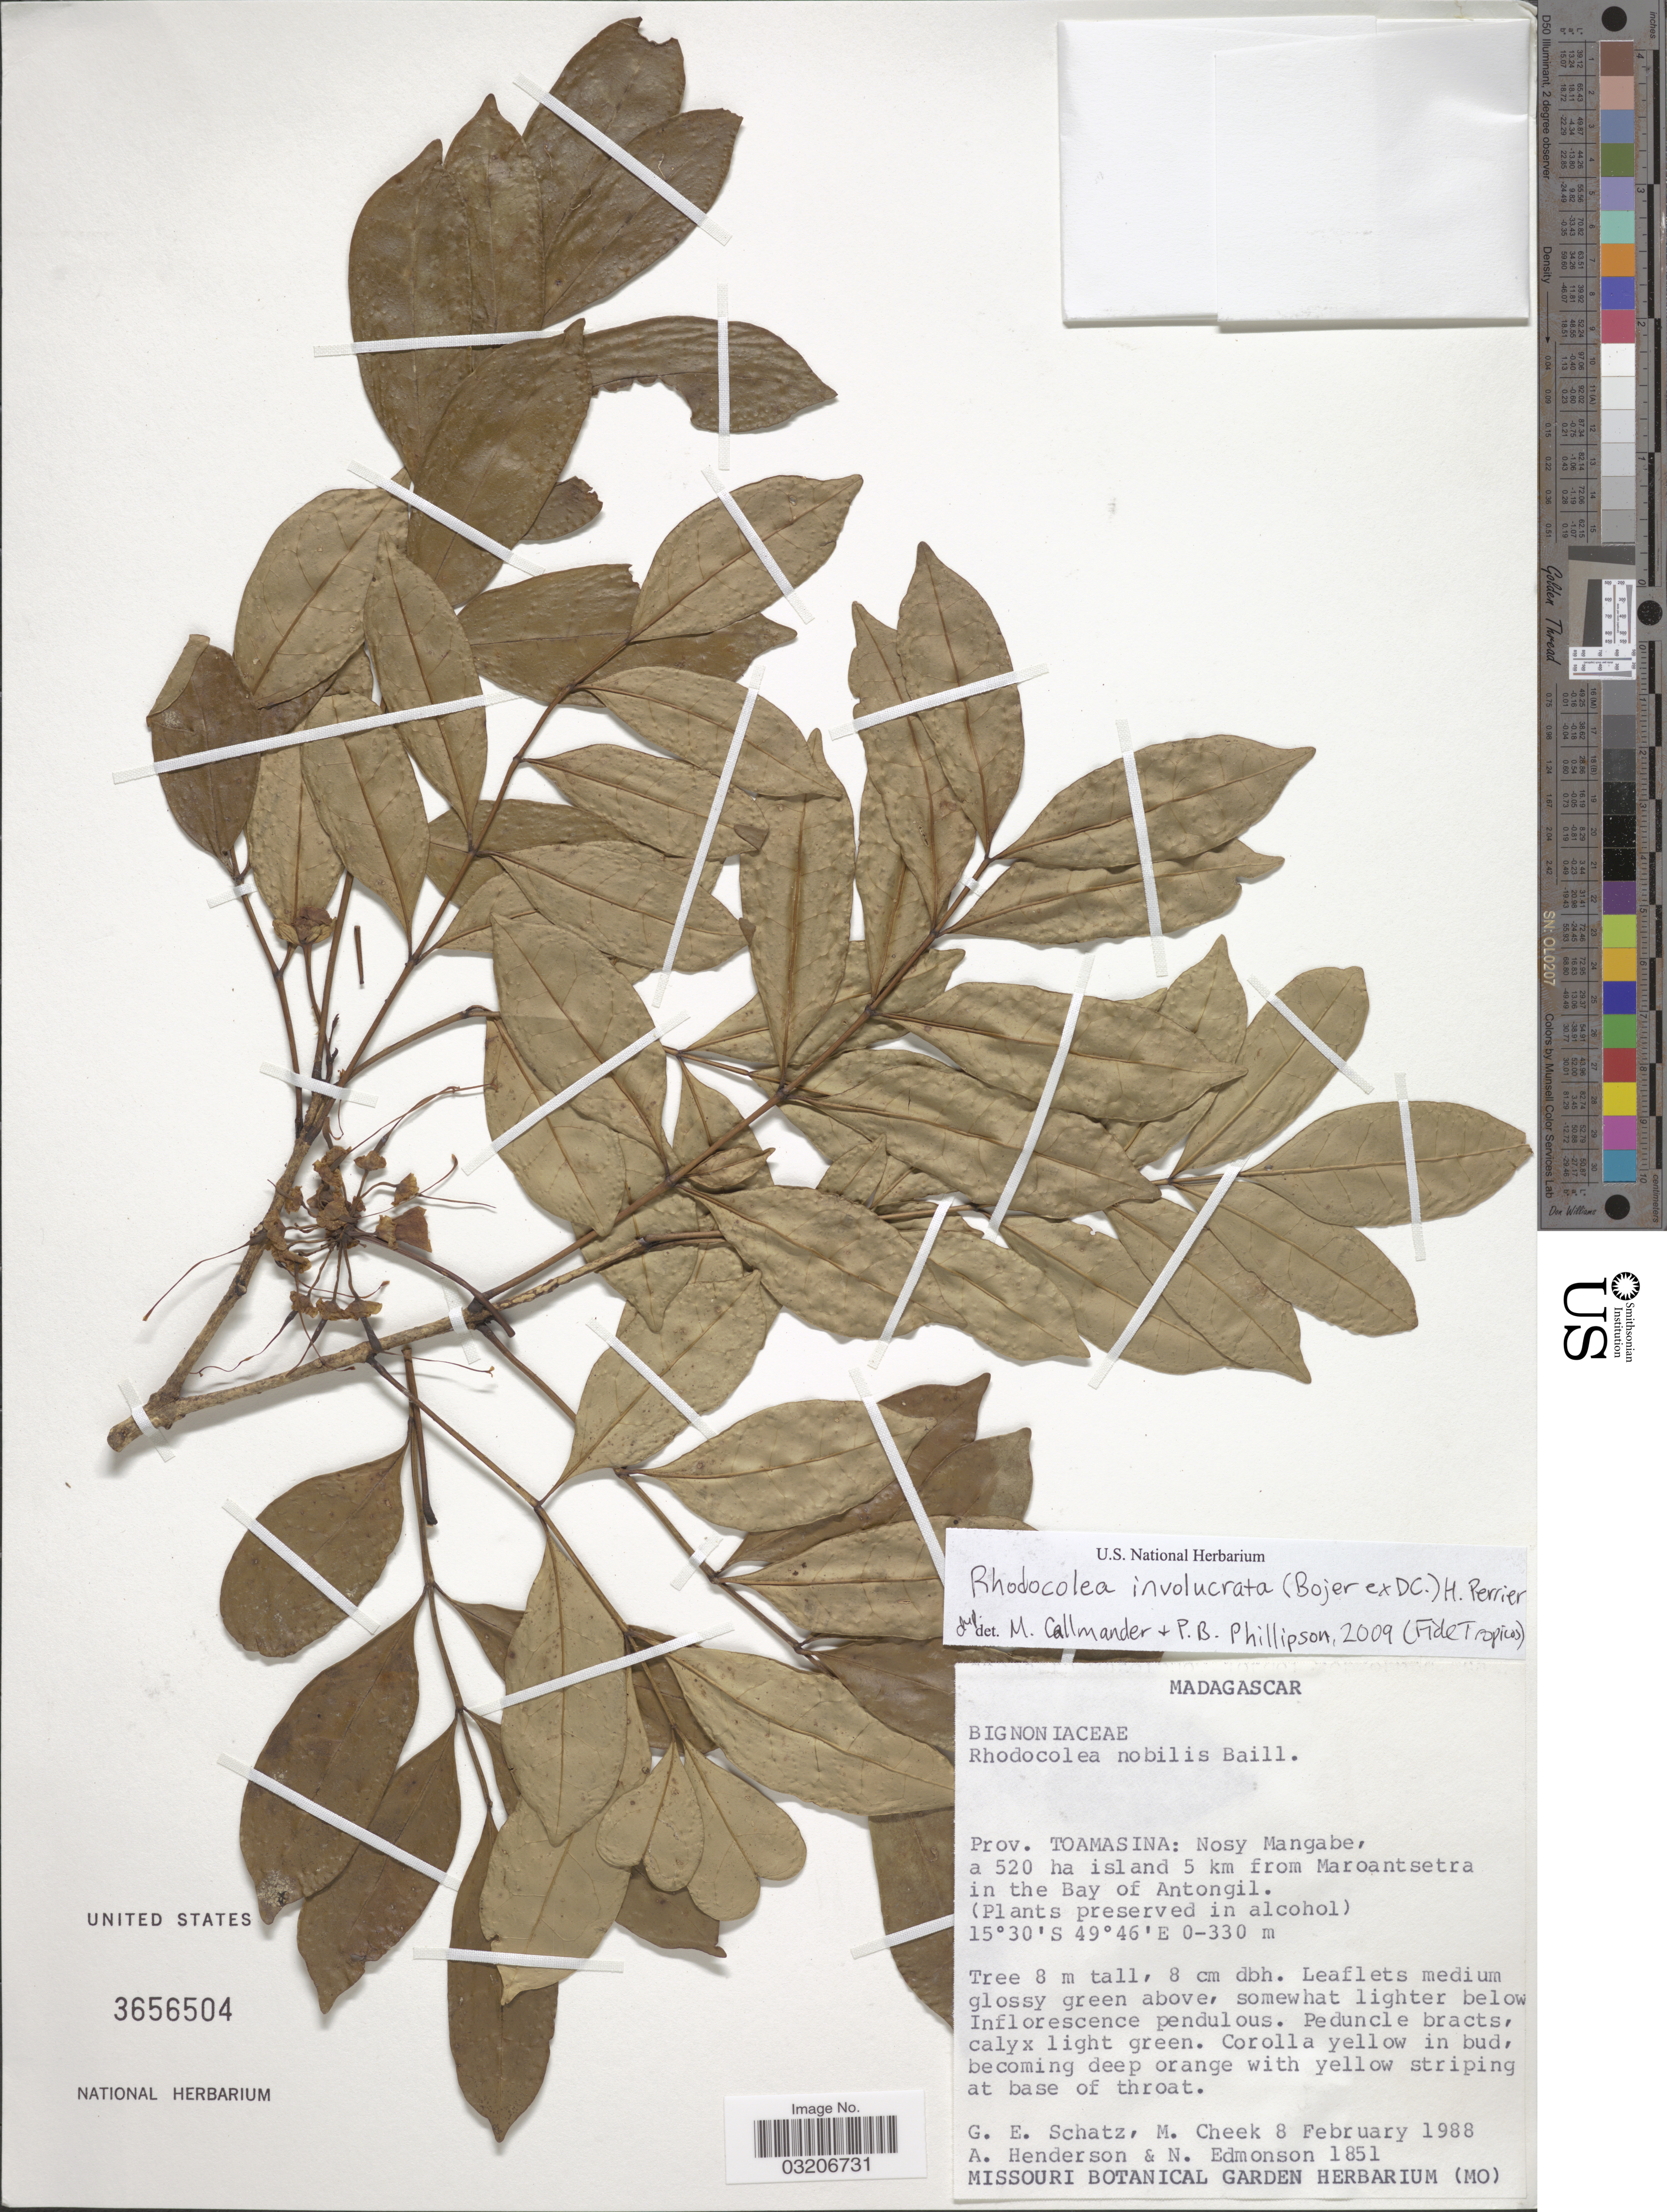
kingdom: Plantae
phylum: Tracheophyta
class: Magnoliopsida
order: Lamiales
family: Bignoniaceae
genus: Rhodocolea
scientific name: Rhodocolea involucrata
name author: (Bojer ex DC.) H. Perrier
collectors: G. Schatz, M. Cheek & A. Henderson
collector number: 1851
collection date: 1988-02-08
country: Madagascar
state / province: Analanjirofo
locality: Nosy Mangabe, a 520 ha island 5 km from Maroantsetra in the Bay of Antongil.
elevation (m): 0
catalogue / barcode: US 3656504